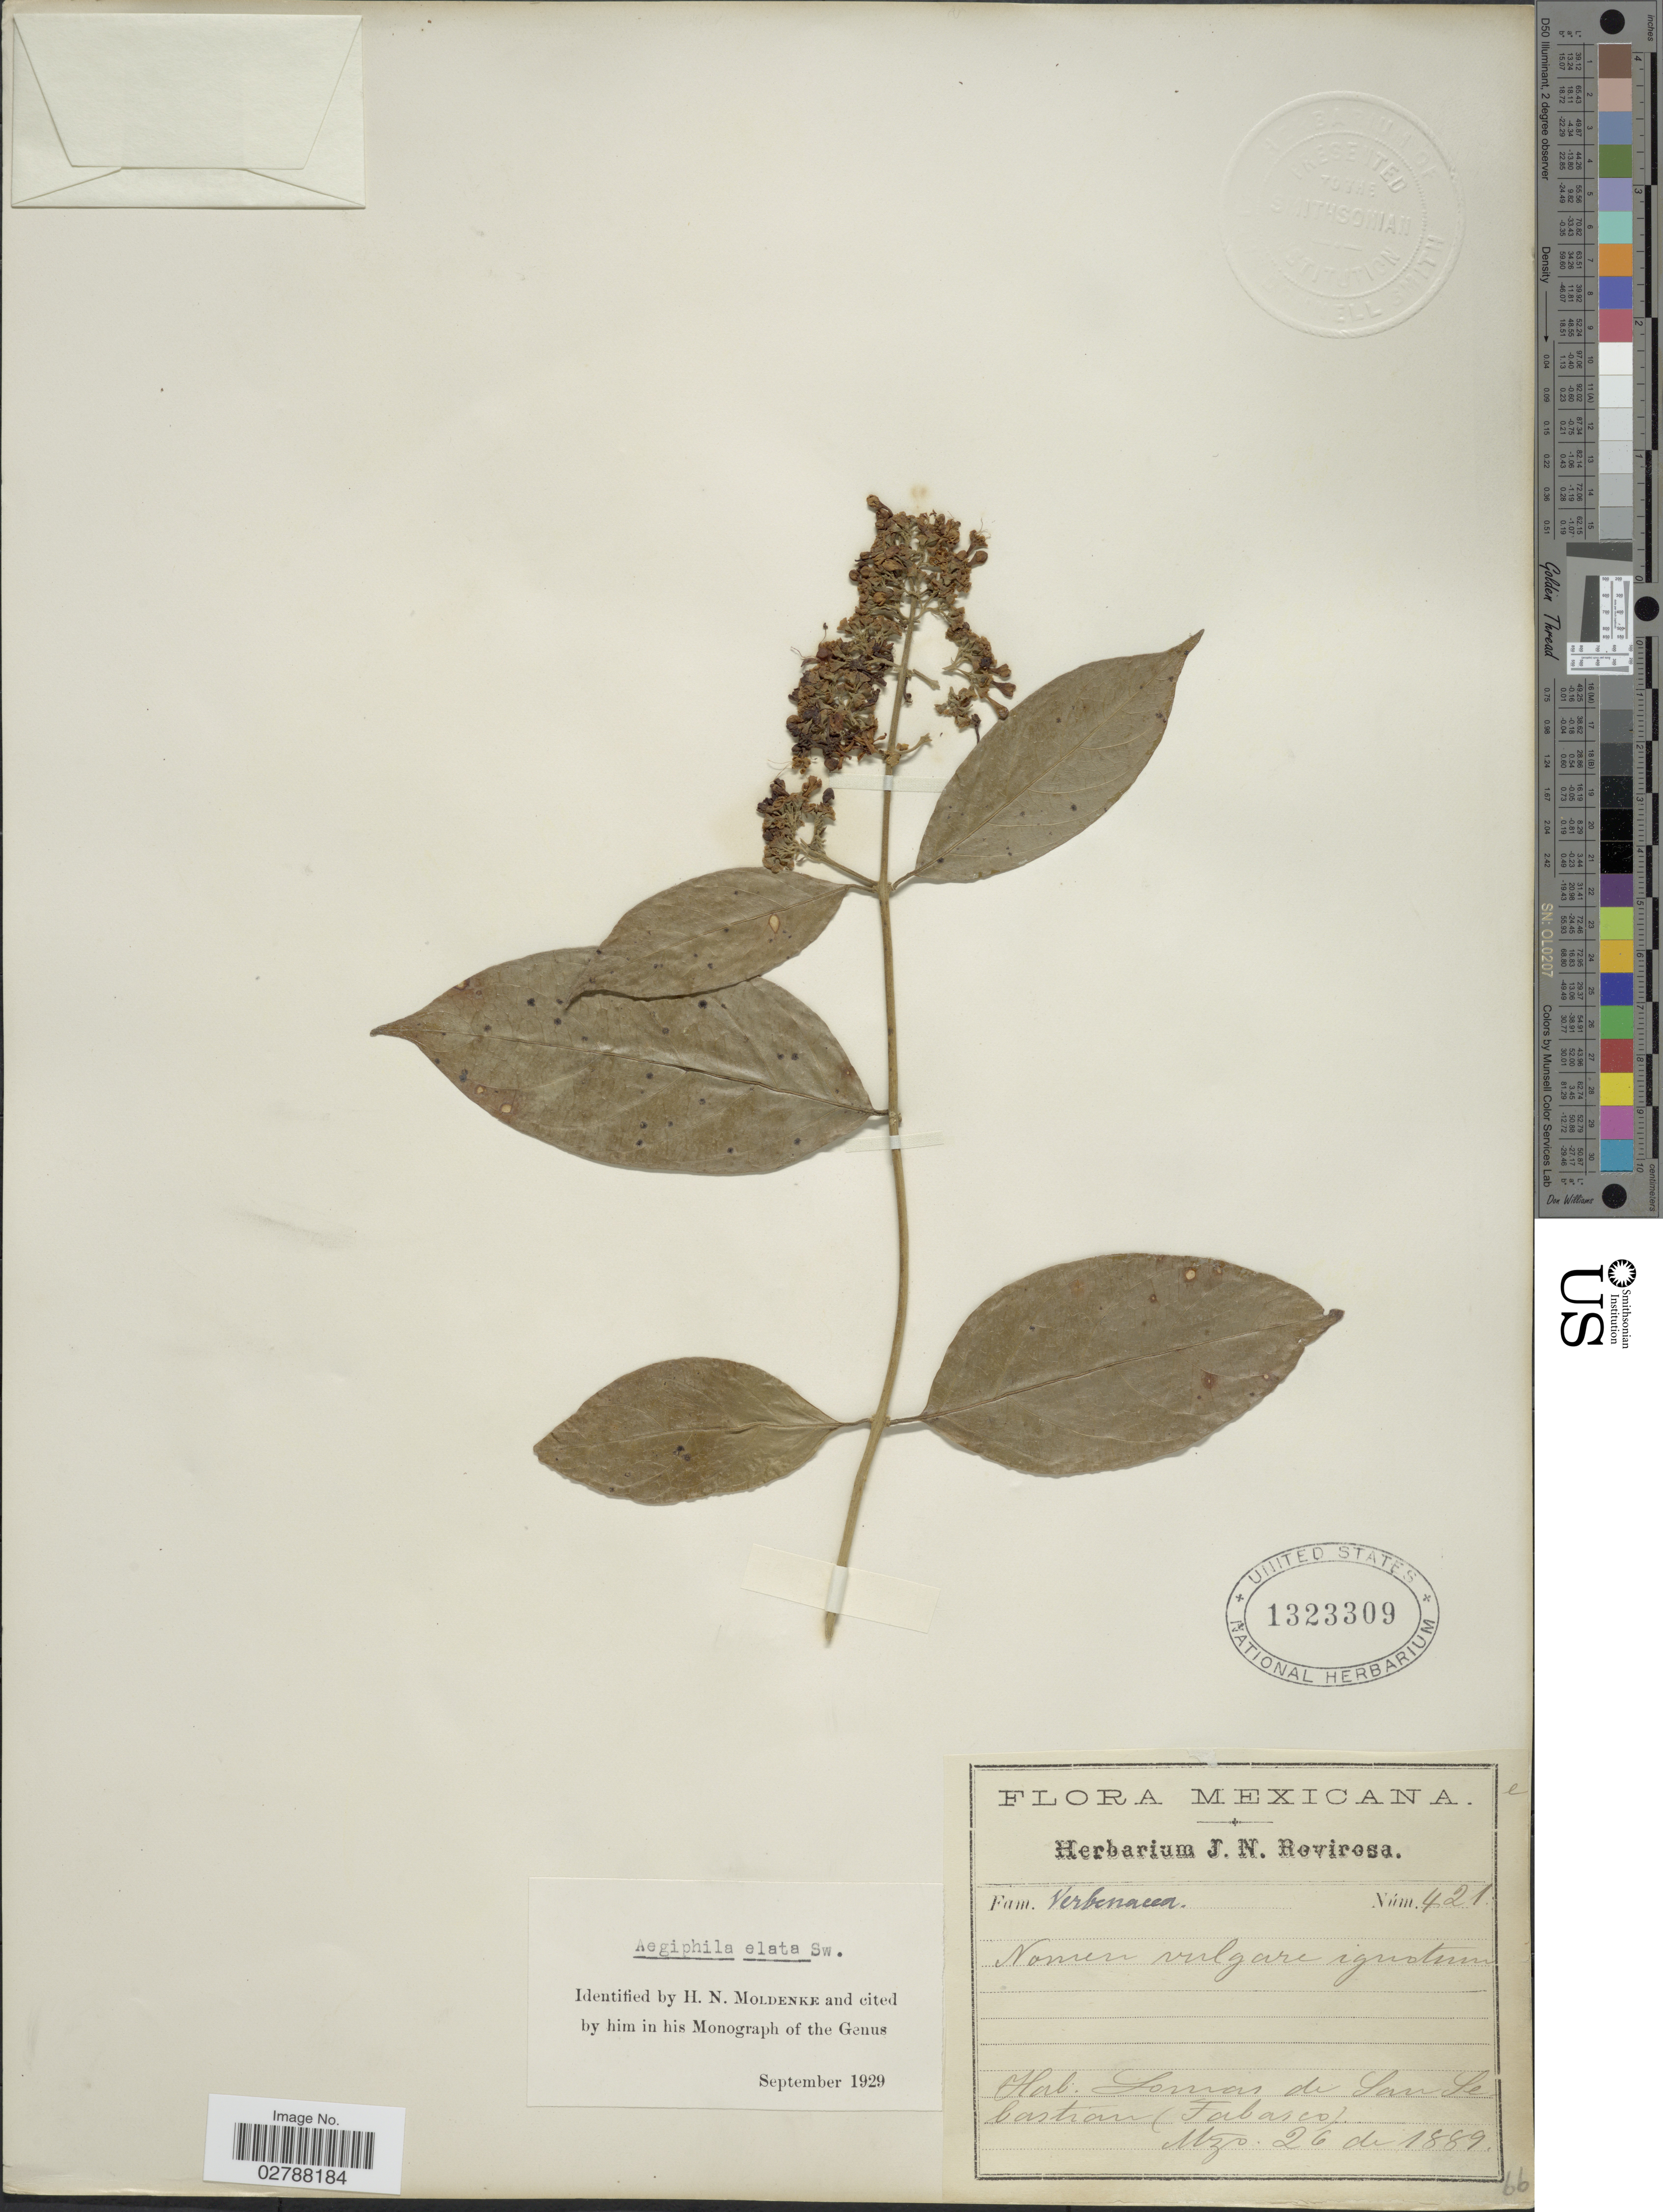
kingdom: Plantae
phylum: Tracheophyta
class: Magnoliopsida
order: Lamiales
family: Lamiaceae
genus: Aegiphila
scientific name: Aegiphila elata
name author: Sw.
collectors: ex herb. J. N. Rovirosa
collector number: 421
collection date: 1889-03-26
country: Mexico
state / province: Tabasco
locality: Lomas de San Sebestian (Tabasco)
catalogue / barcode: US 1323309